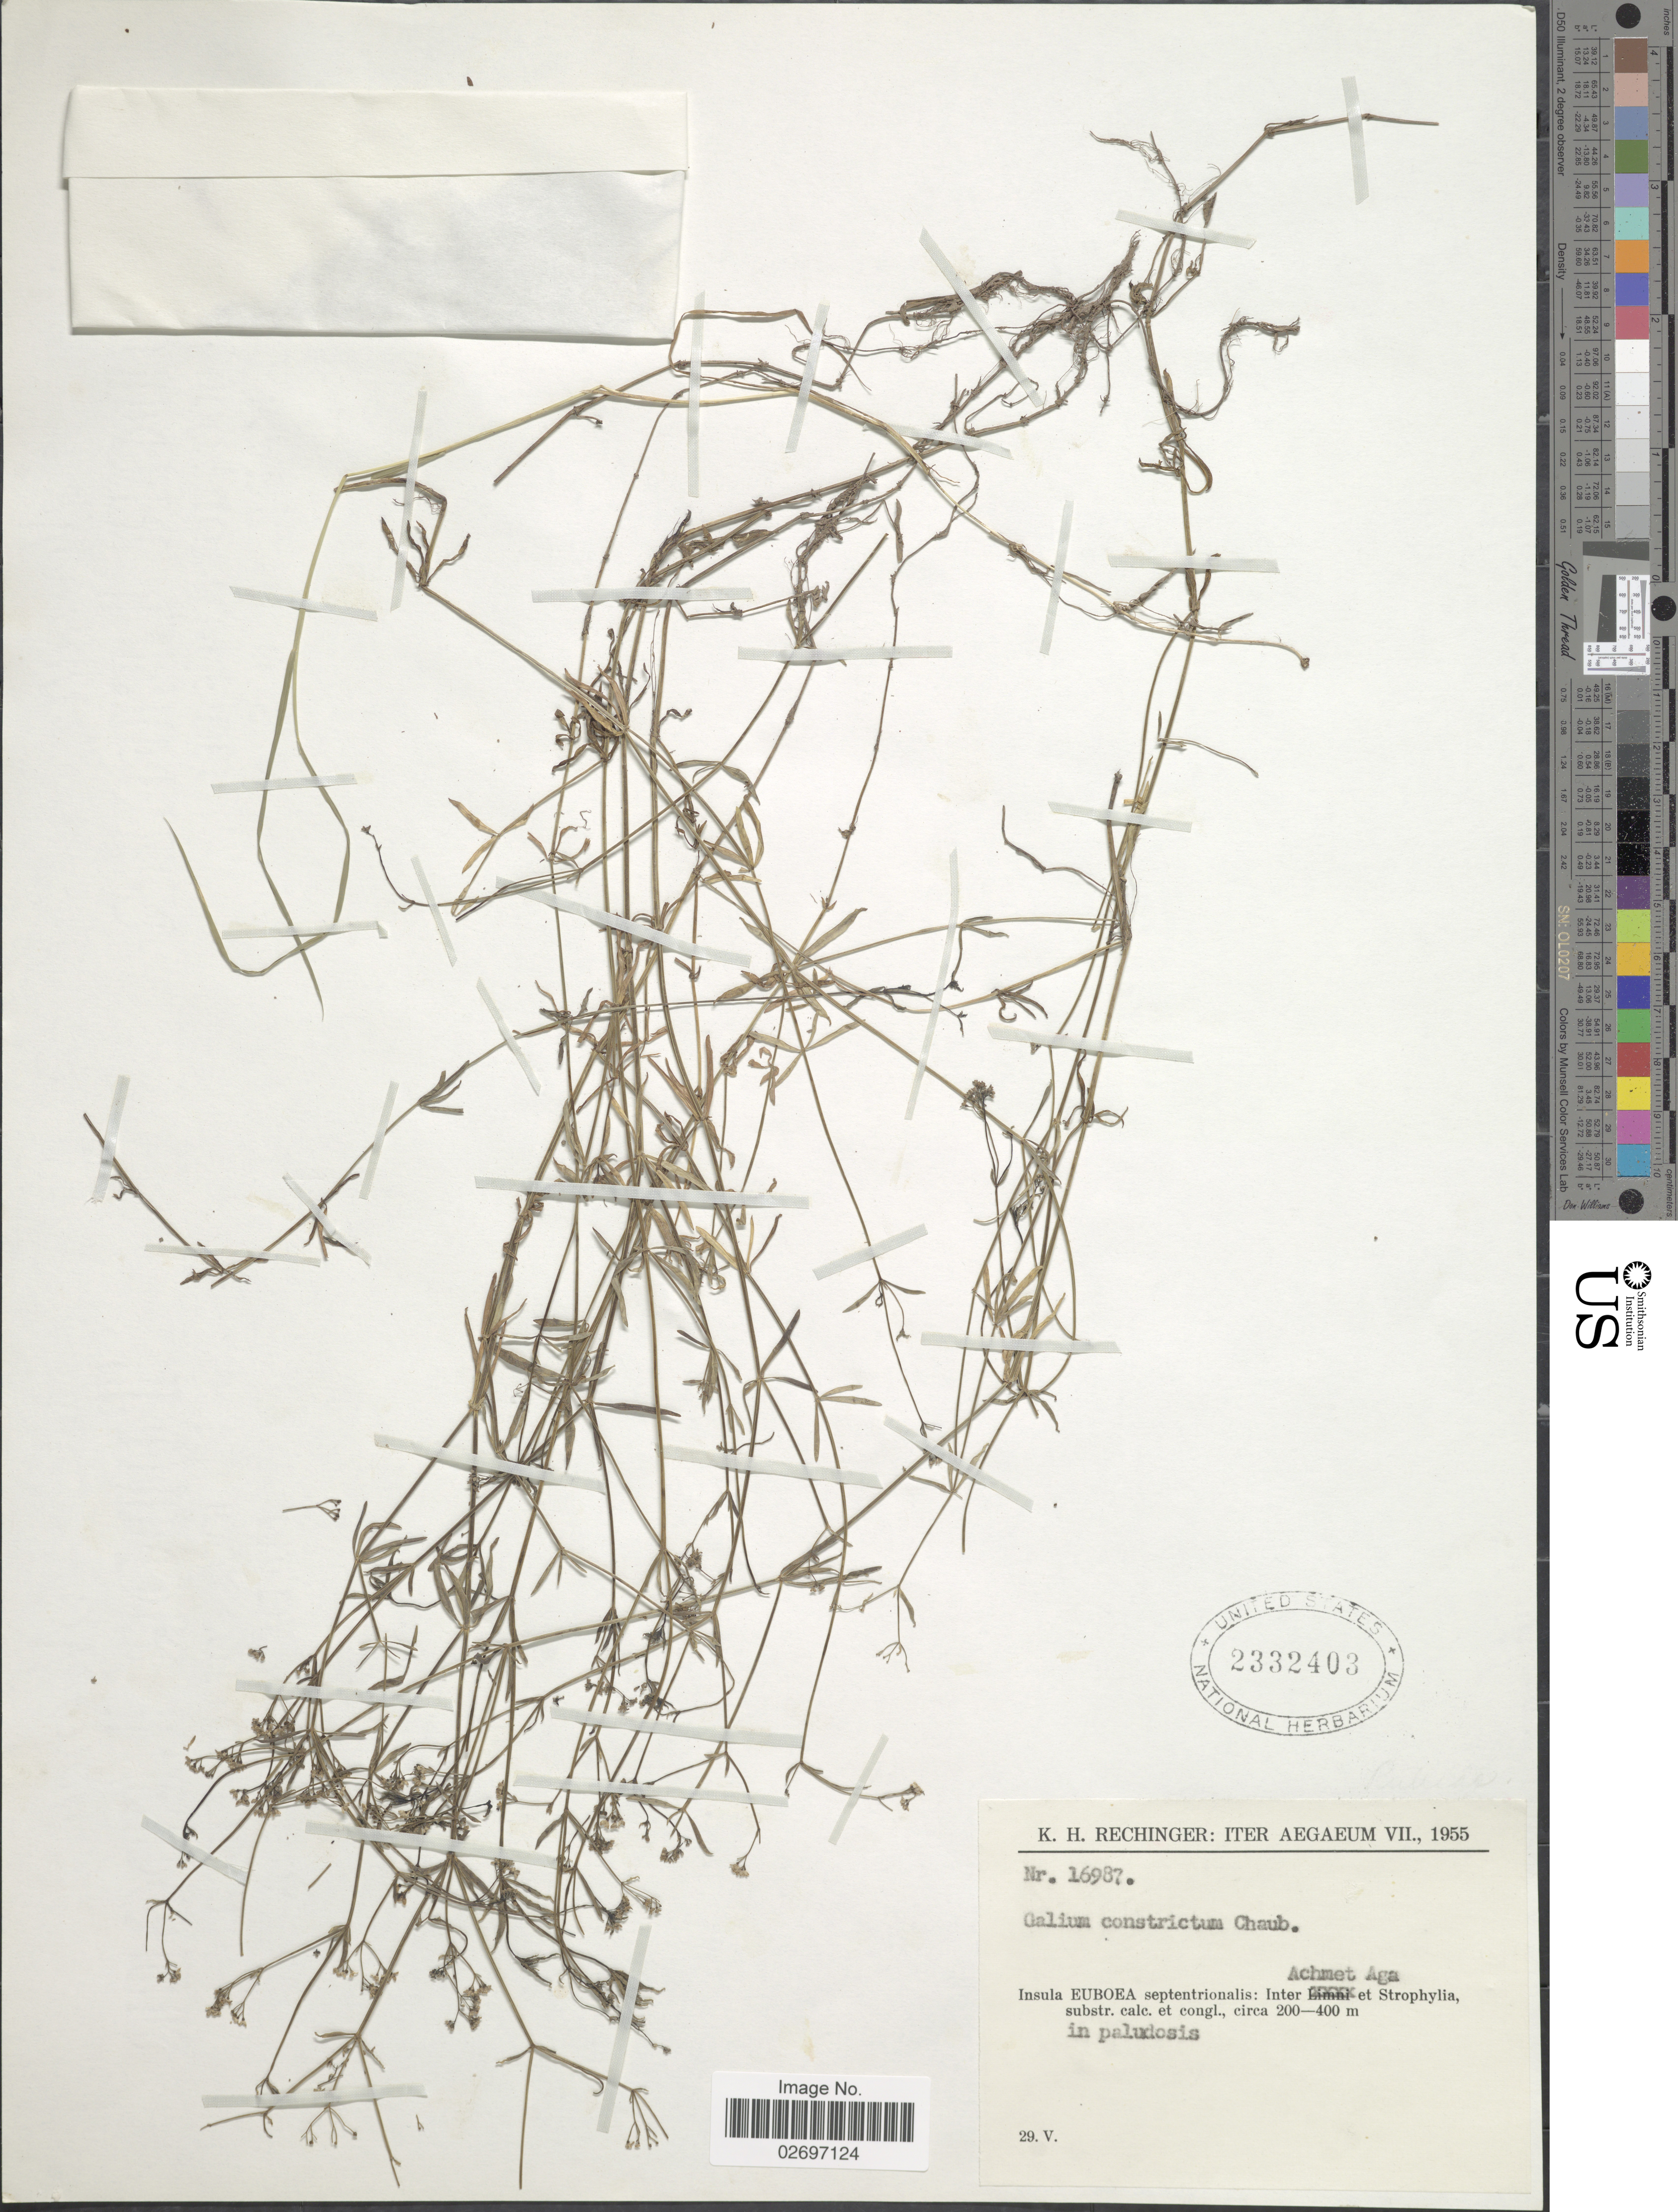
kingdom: Plantae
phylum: Tracheophyta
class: Magnoliopsida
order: Gentianales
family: Rubiaceae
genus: Galium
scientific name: Galium constrictum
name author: Chaub.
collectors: K. H. Rechinger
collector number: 16987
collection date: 1955-05-29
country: Greece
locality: Aegaeum, Insula Euboea septentrionalis: Inter Achmet Aga et Strophylia, substr. calc. et congl.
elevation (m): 200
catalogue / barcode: US 2332403